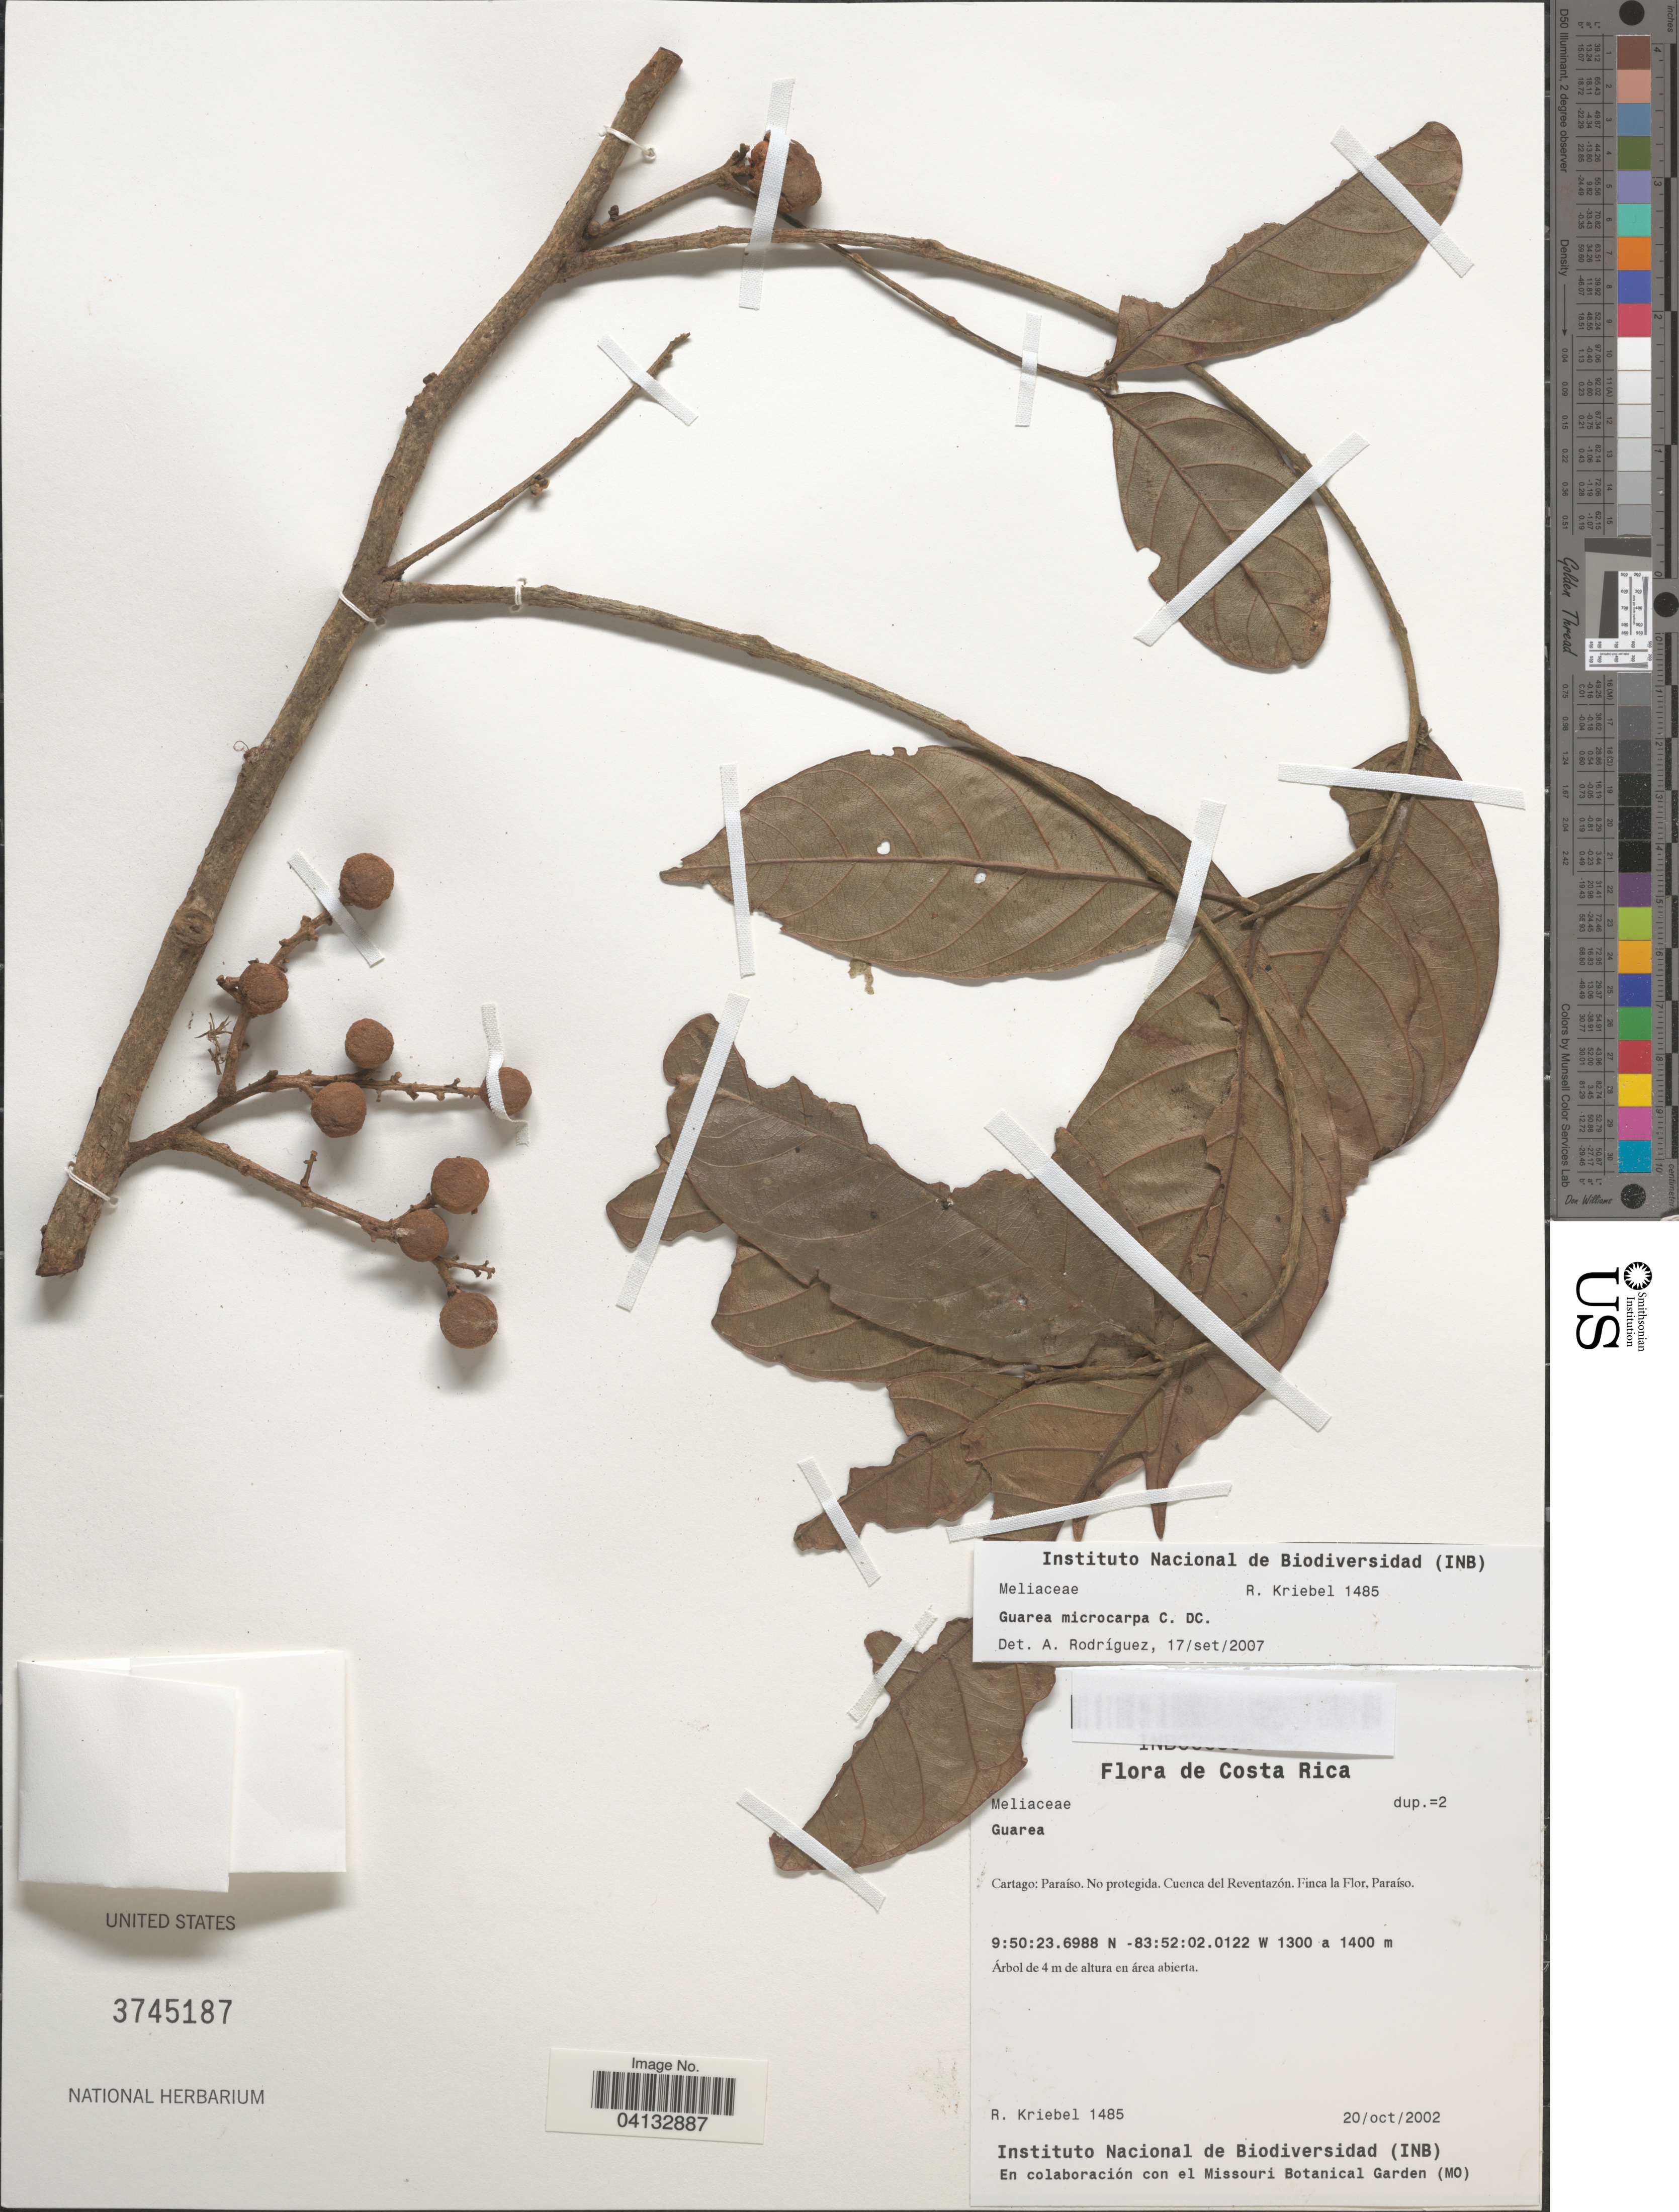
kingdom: Plantae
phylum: Tracheophyta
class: Magnoliopsida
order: Sapindales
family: Meliaceae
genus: Guarea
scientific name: Guarea microcarpa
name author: C. DC.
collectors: R. Kriebel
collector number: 1485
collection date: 2002-10-20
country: Costa Rica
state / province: Cartago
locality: Paraíso. No protegida. Cuenca del Reventazón. Finca la Flor. Paraíso.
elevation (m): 1300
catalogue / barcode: US 3745187